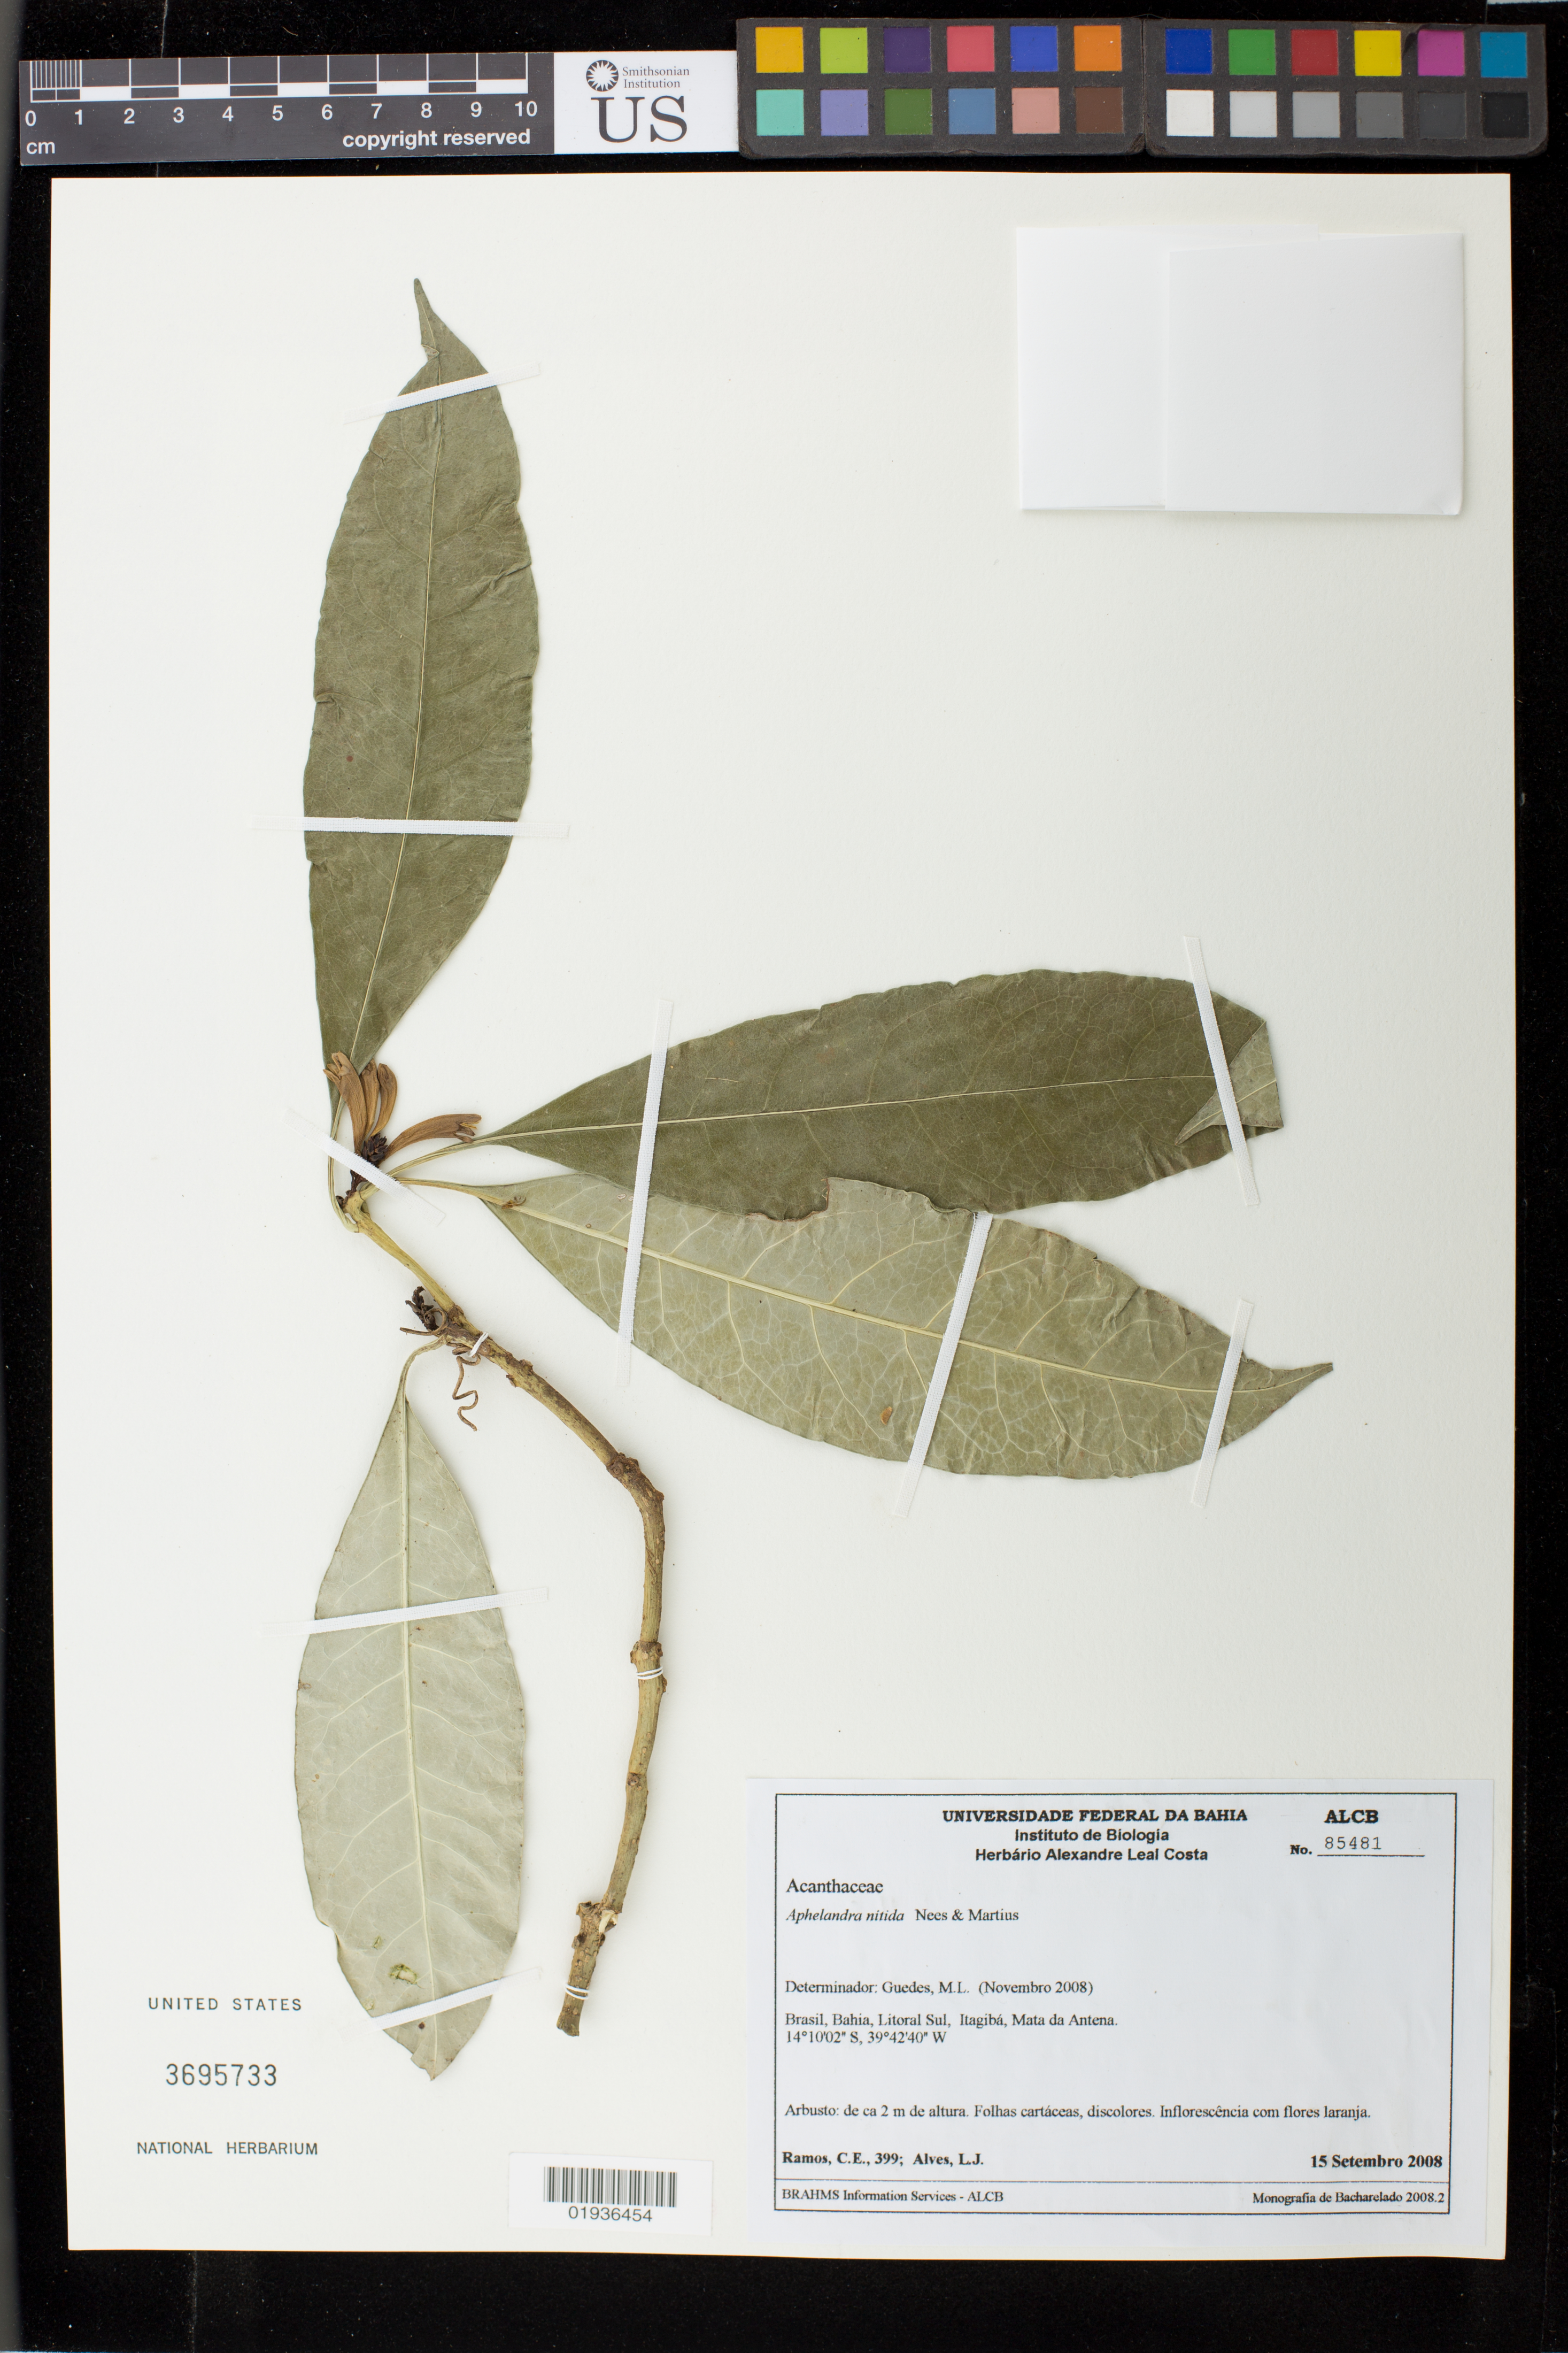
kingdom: Plantae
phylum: Tracheophyta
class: Magnoliopsida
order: Lamiales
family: Acanthaceae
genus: Aphelandra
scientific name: Aphelandra nitida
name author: Nees & Mart.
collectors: C. E. Ramos, L. J. Alves & C. Santos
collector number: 399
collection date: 2008-09-15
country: Brazil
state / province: Bahia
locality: Itagibá, Litoral Sul, Mata da Antena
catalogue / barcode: US 3695733